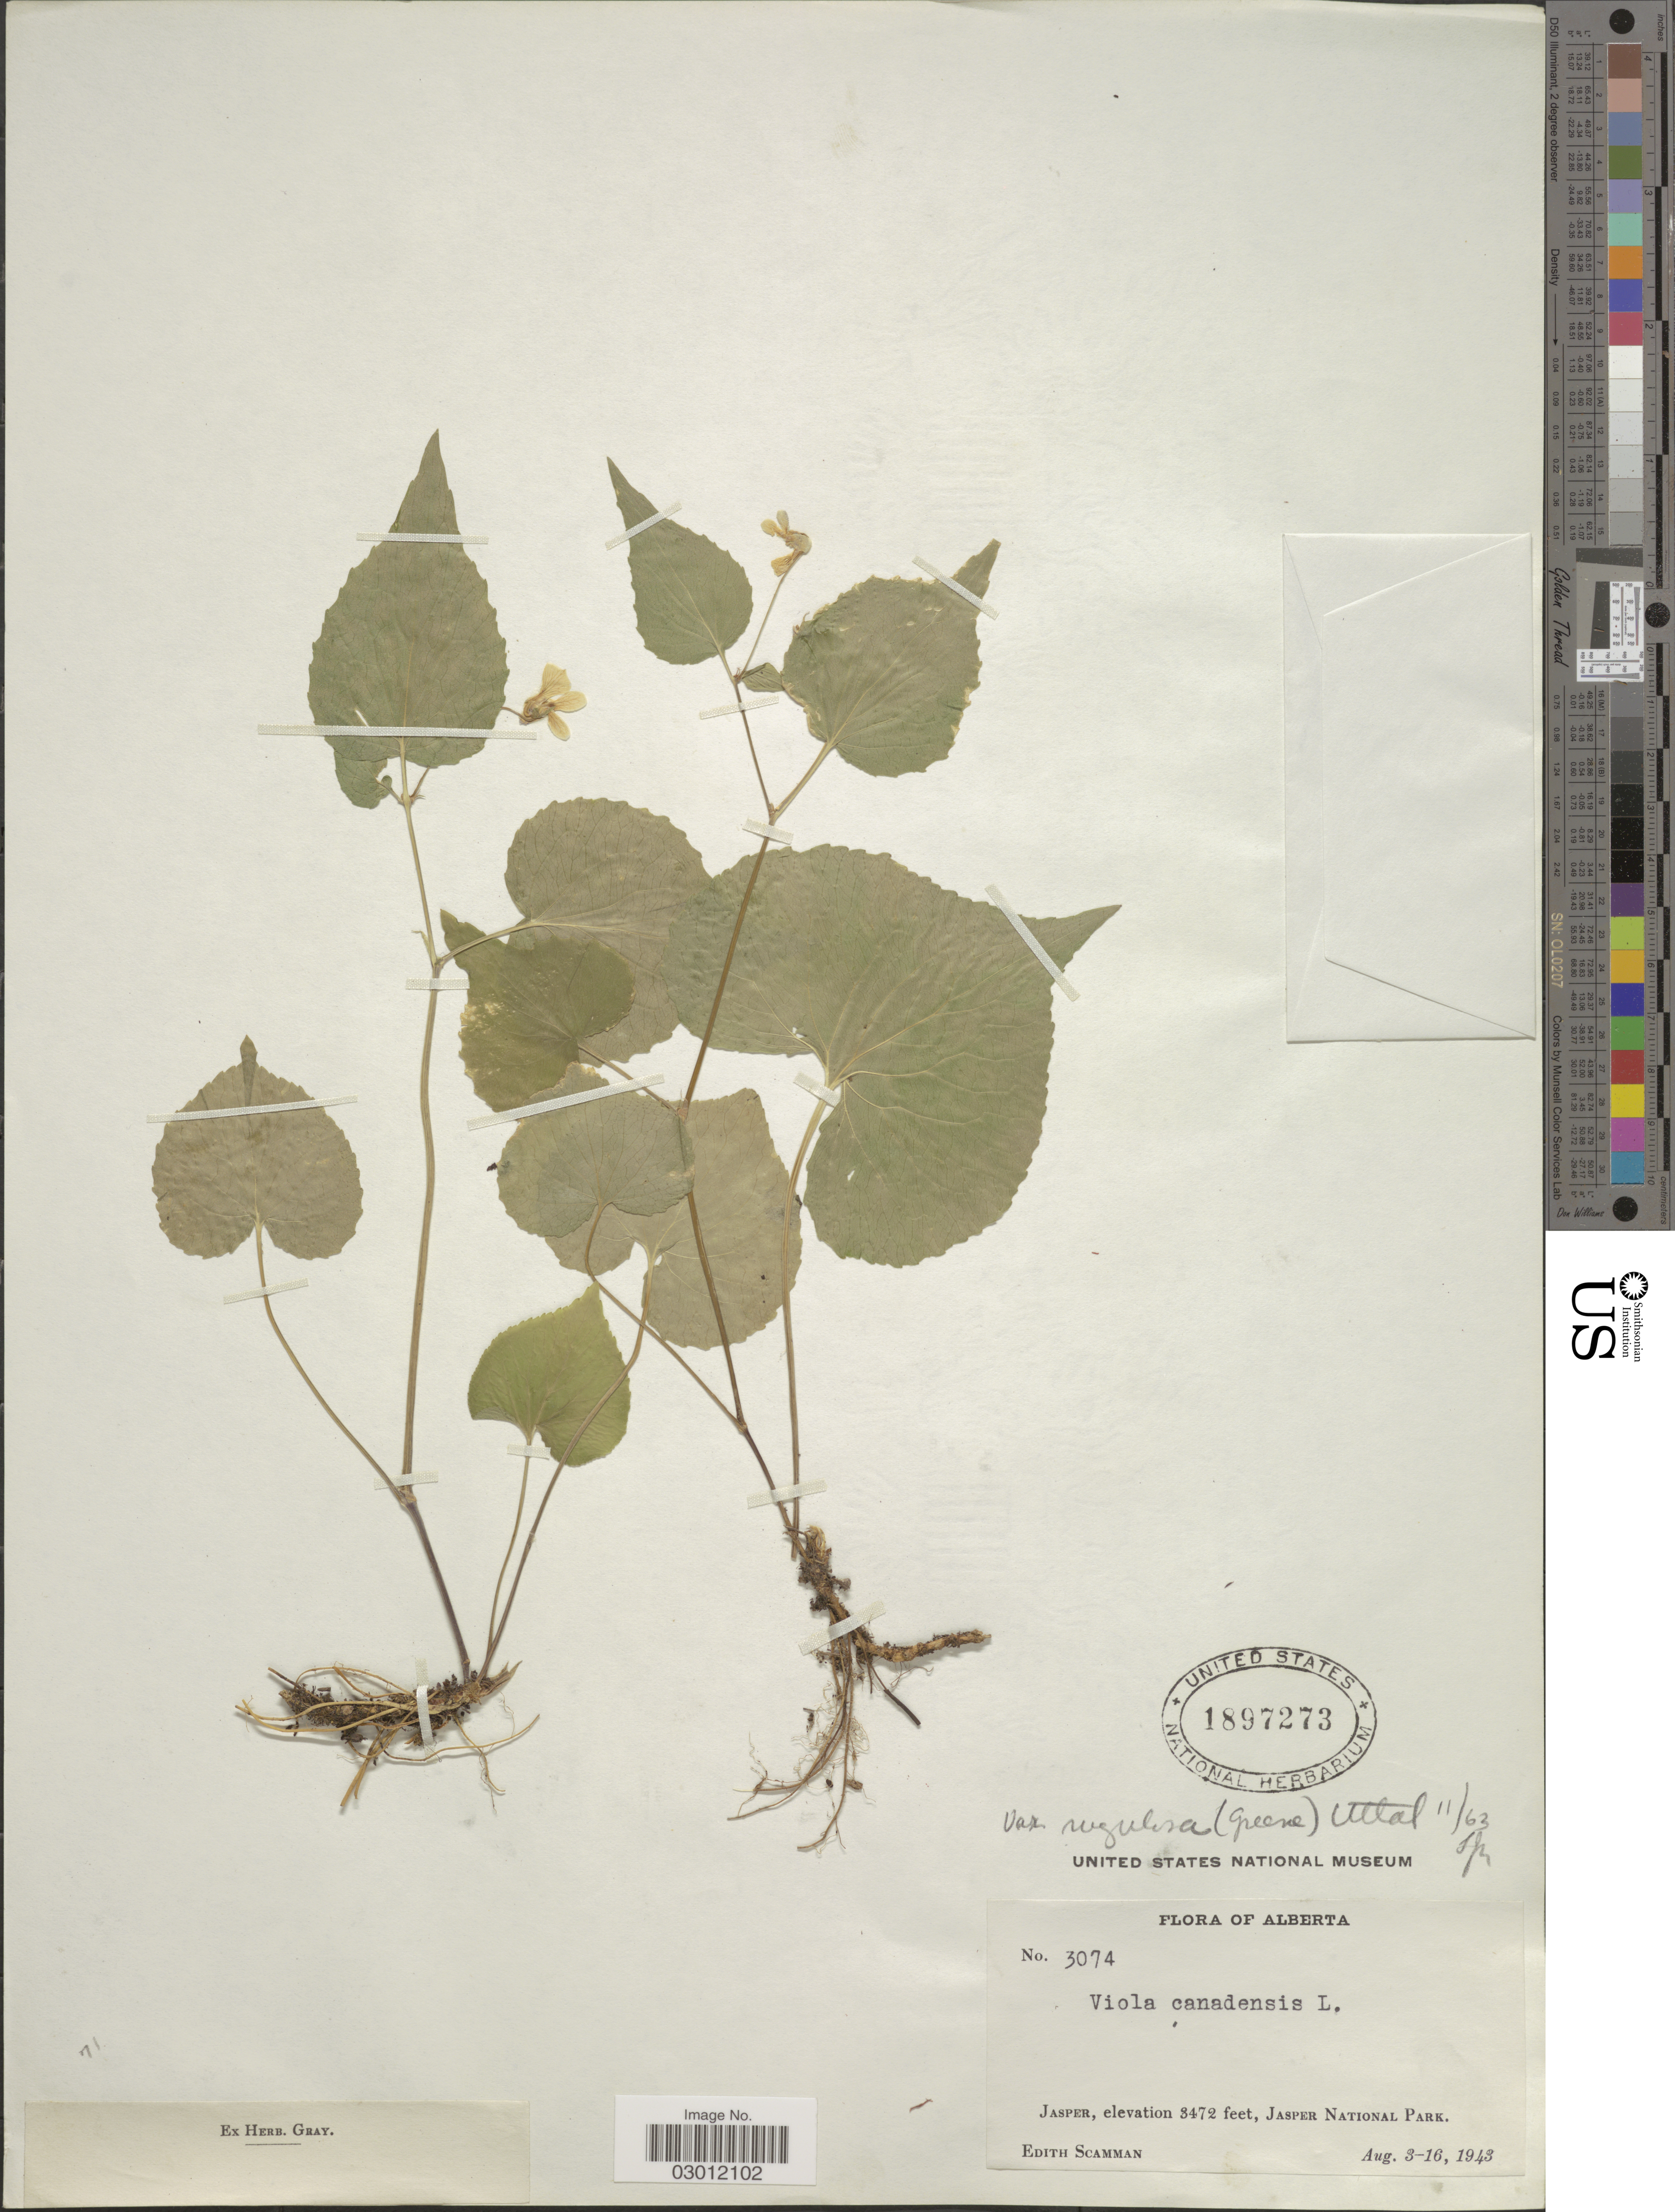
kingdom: Plantae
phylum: Tracheophyta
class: Magnoliopsida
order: Malpighiales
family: Violaceae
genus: Viola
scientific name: Viola canadensis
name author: L.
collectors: E. Scamman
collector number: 3074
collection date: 1943-08-03/1943-08-16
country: Canada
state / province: Alberta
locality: Jasper, Jasper National Park.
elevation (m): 1058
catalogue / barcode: US 1897273